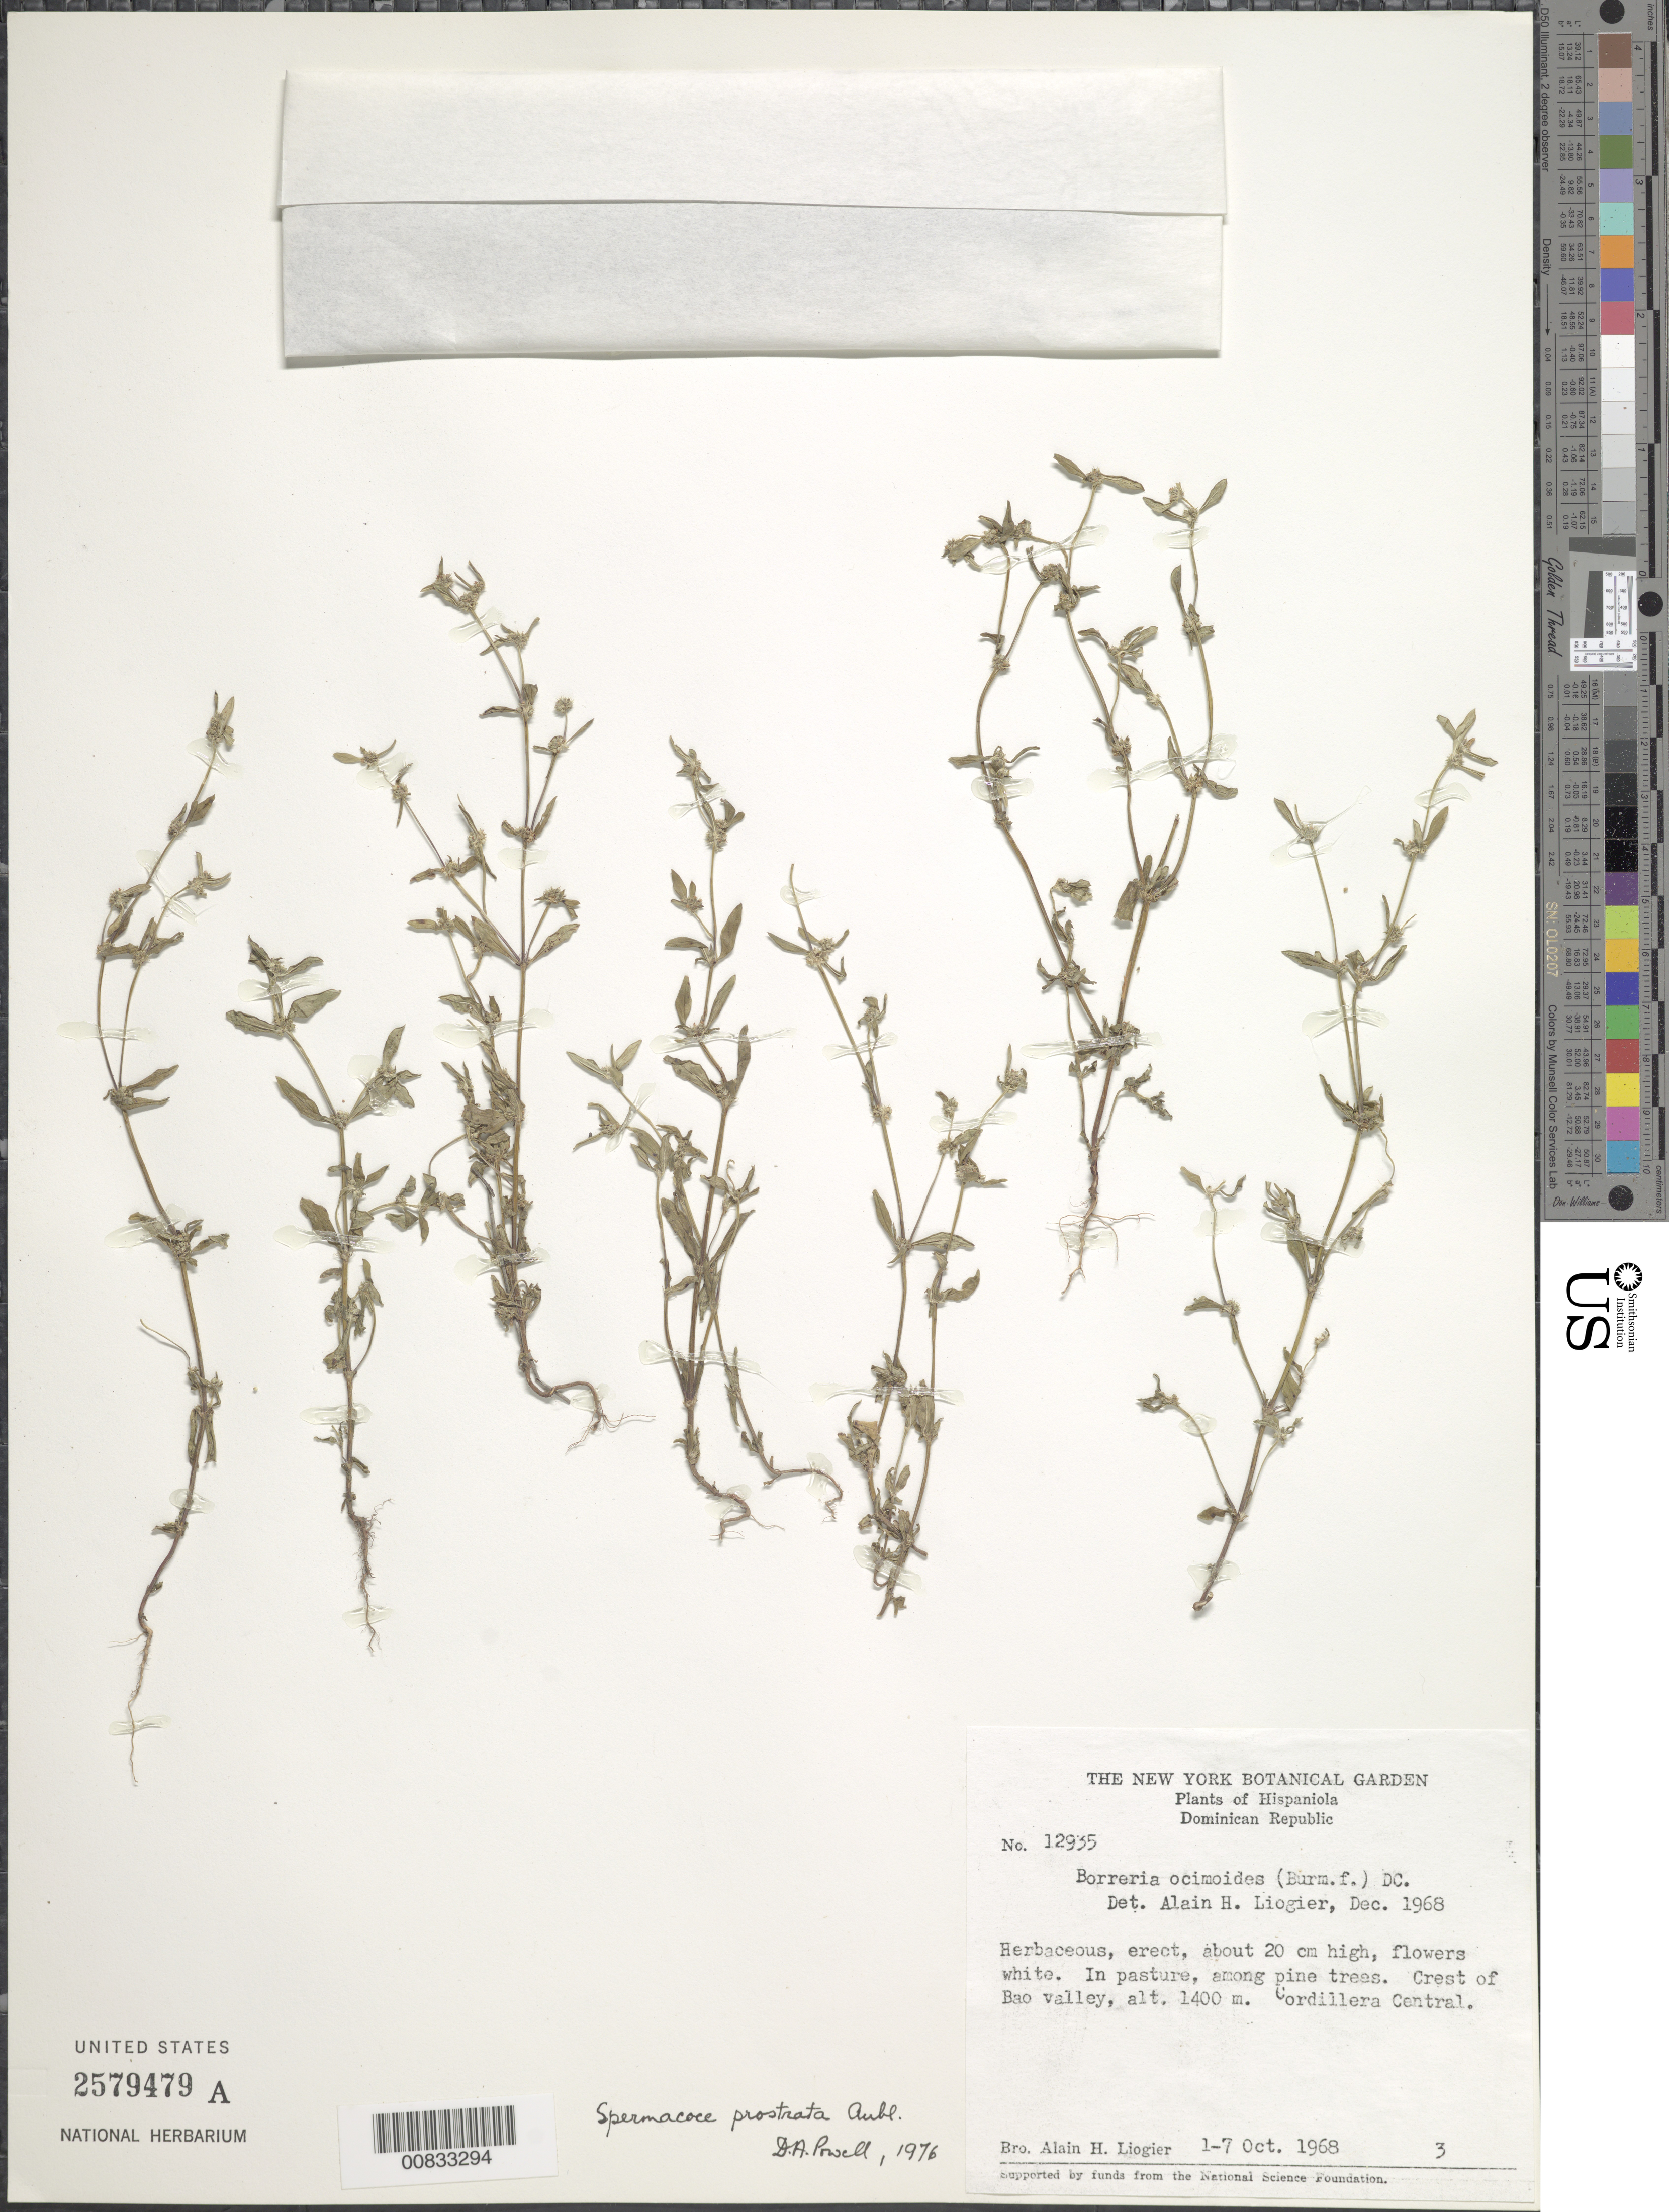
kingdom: Plantae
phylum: Tracheophyta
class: Magnoliopsida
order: Gentianales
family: Rubiaceae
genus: Spermacoce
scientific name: Spermacoce prostrata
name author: Aubl.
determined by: Powell, D. A.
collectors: A. H. Liogier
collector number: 12935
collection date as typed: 01 Oct 1968 to 07 Oct 1968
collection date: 1968-10-01/1968-10-07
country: Dominican Republic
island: Hispaniola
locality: Crest of Bao valley, Cordillera Central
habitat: In pasture among pine trees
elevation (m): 1400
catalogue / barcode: US 2579479